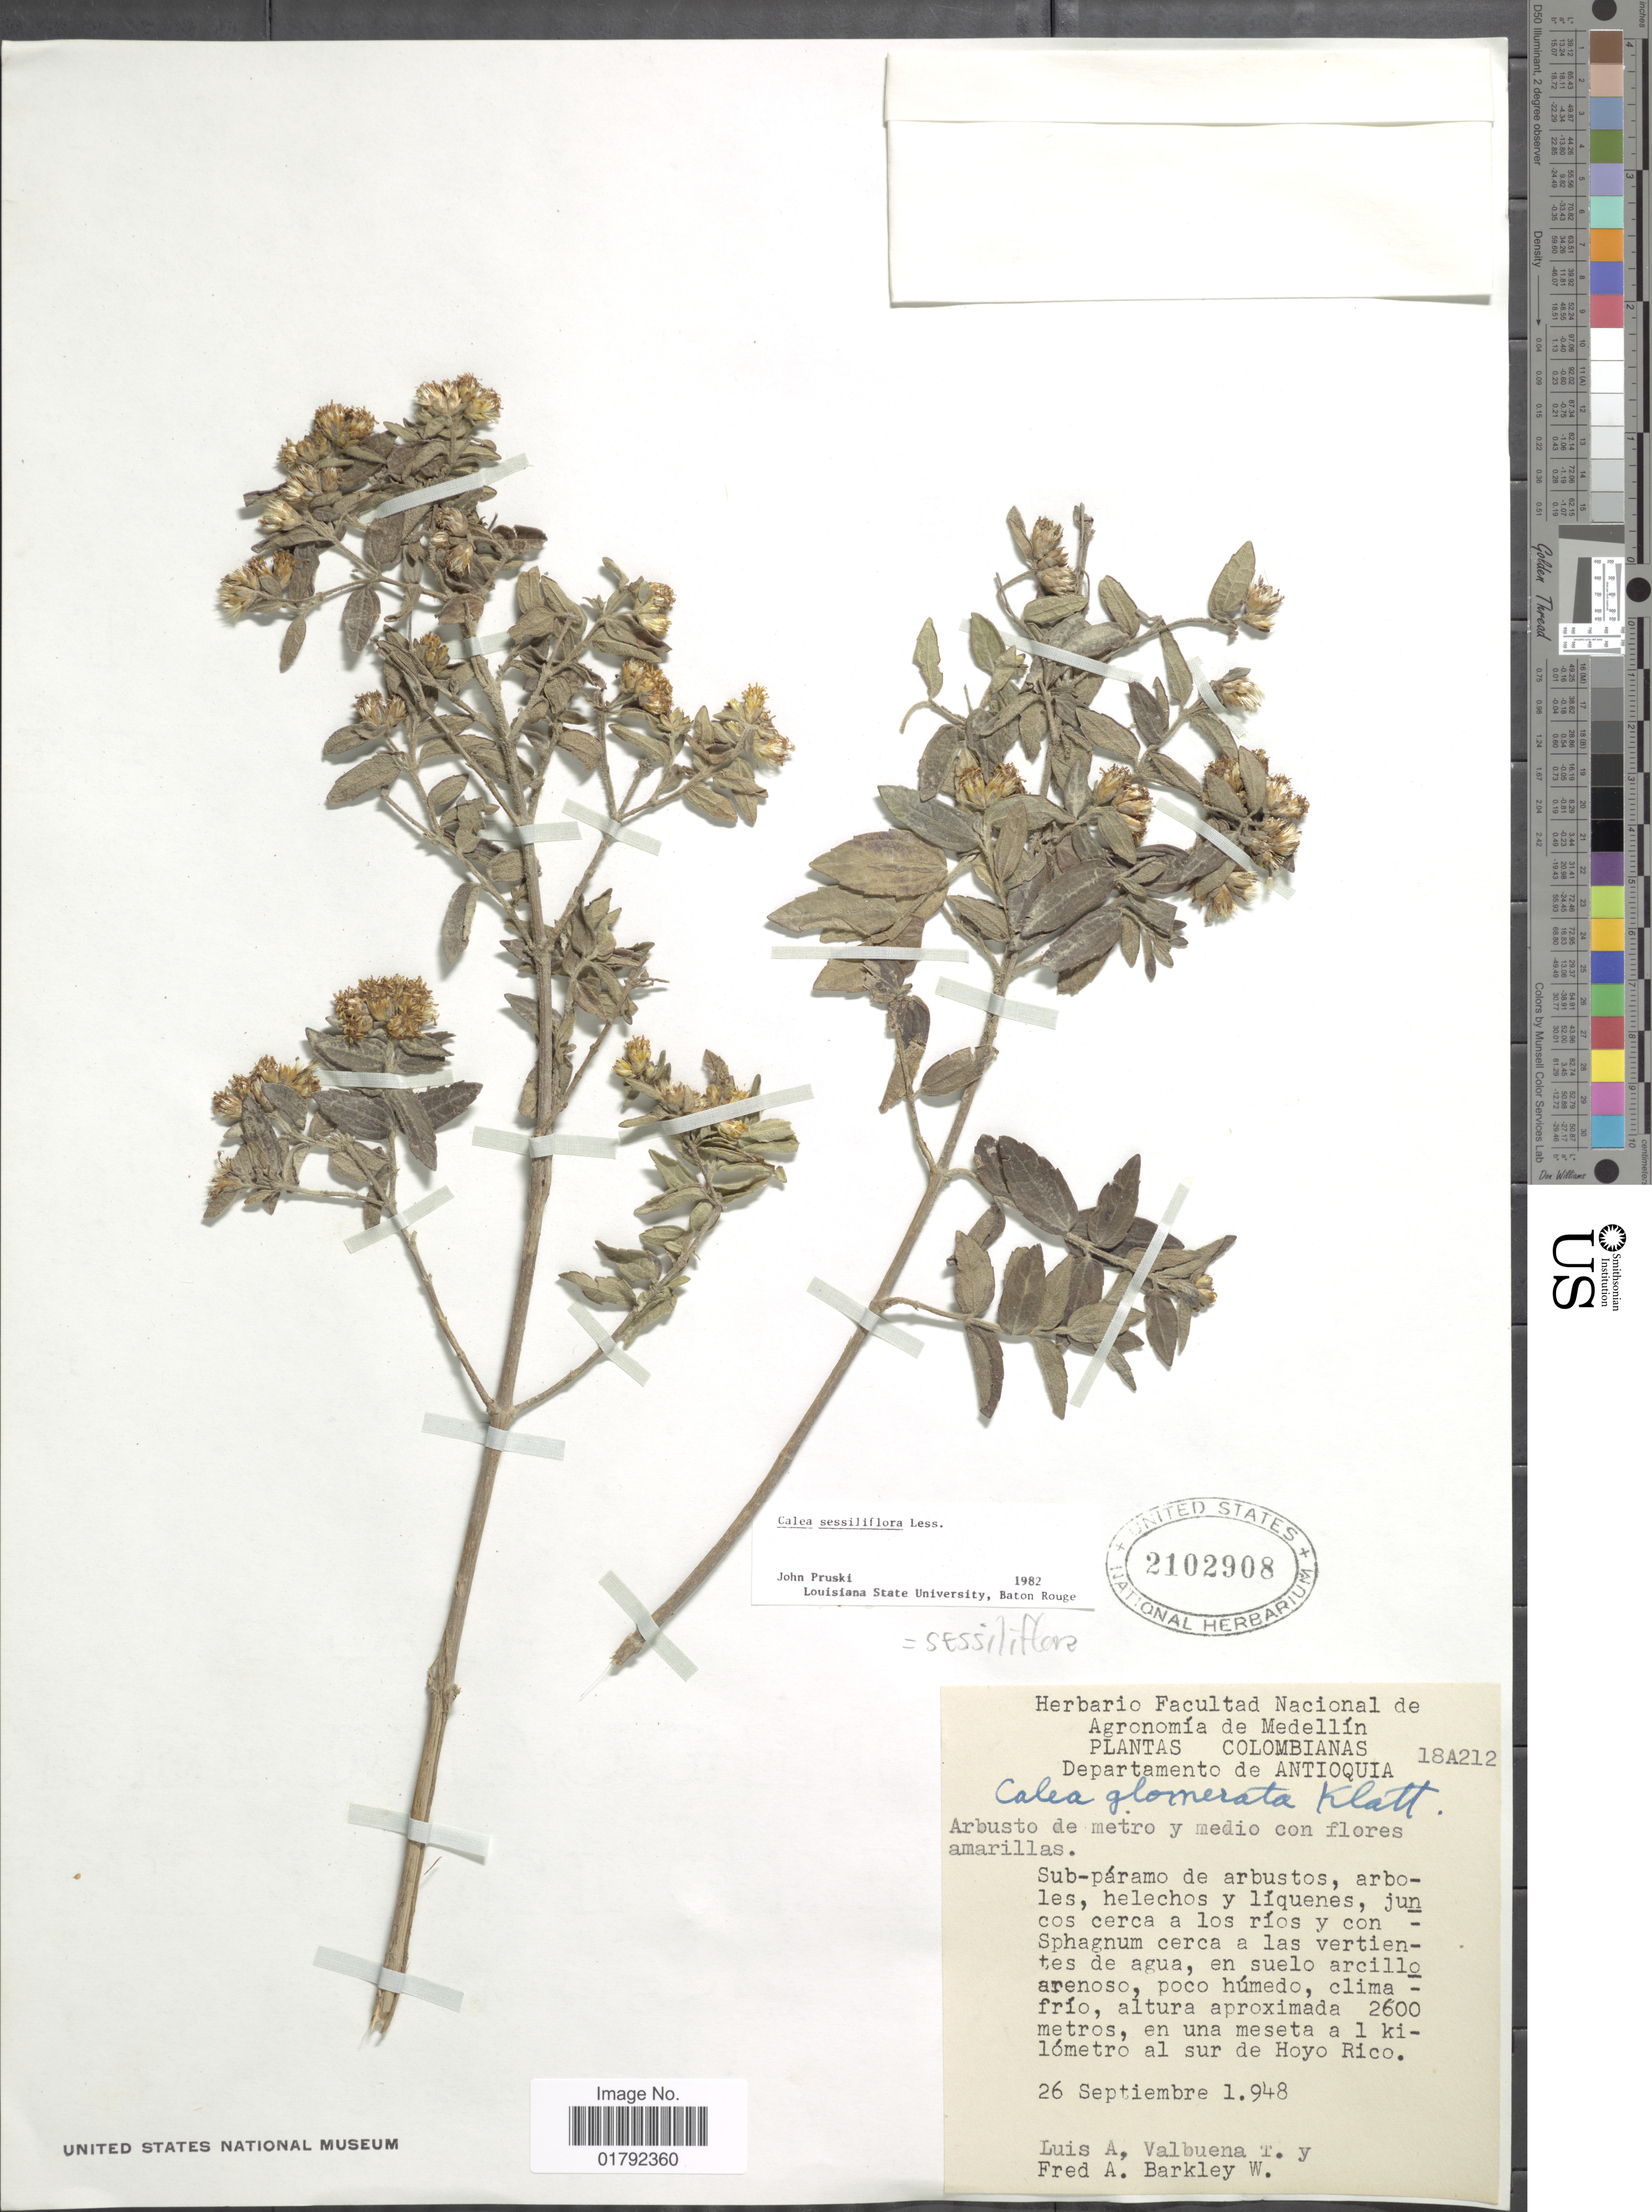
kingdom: Plantae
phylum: Tracheophyta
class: Magnoliopsida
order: Asterales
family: Asteraceae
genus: Calea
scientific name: Calea sessiliflora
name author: Less.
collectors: L. Valbuena & F. A. Barkley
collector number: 18A212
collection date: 1948-09-26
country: Colombia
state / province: Antioquia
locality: En una meseta a 1 kilometro al sur de Hoyo Rico.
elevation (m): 2600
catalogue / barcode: US 2102908